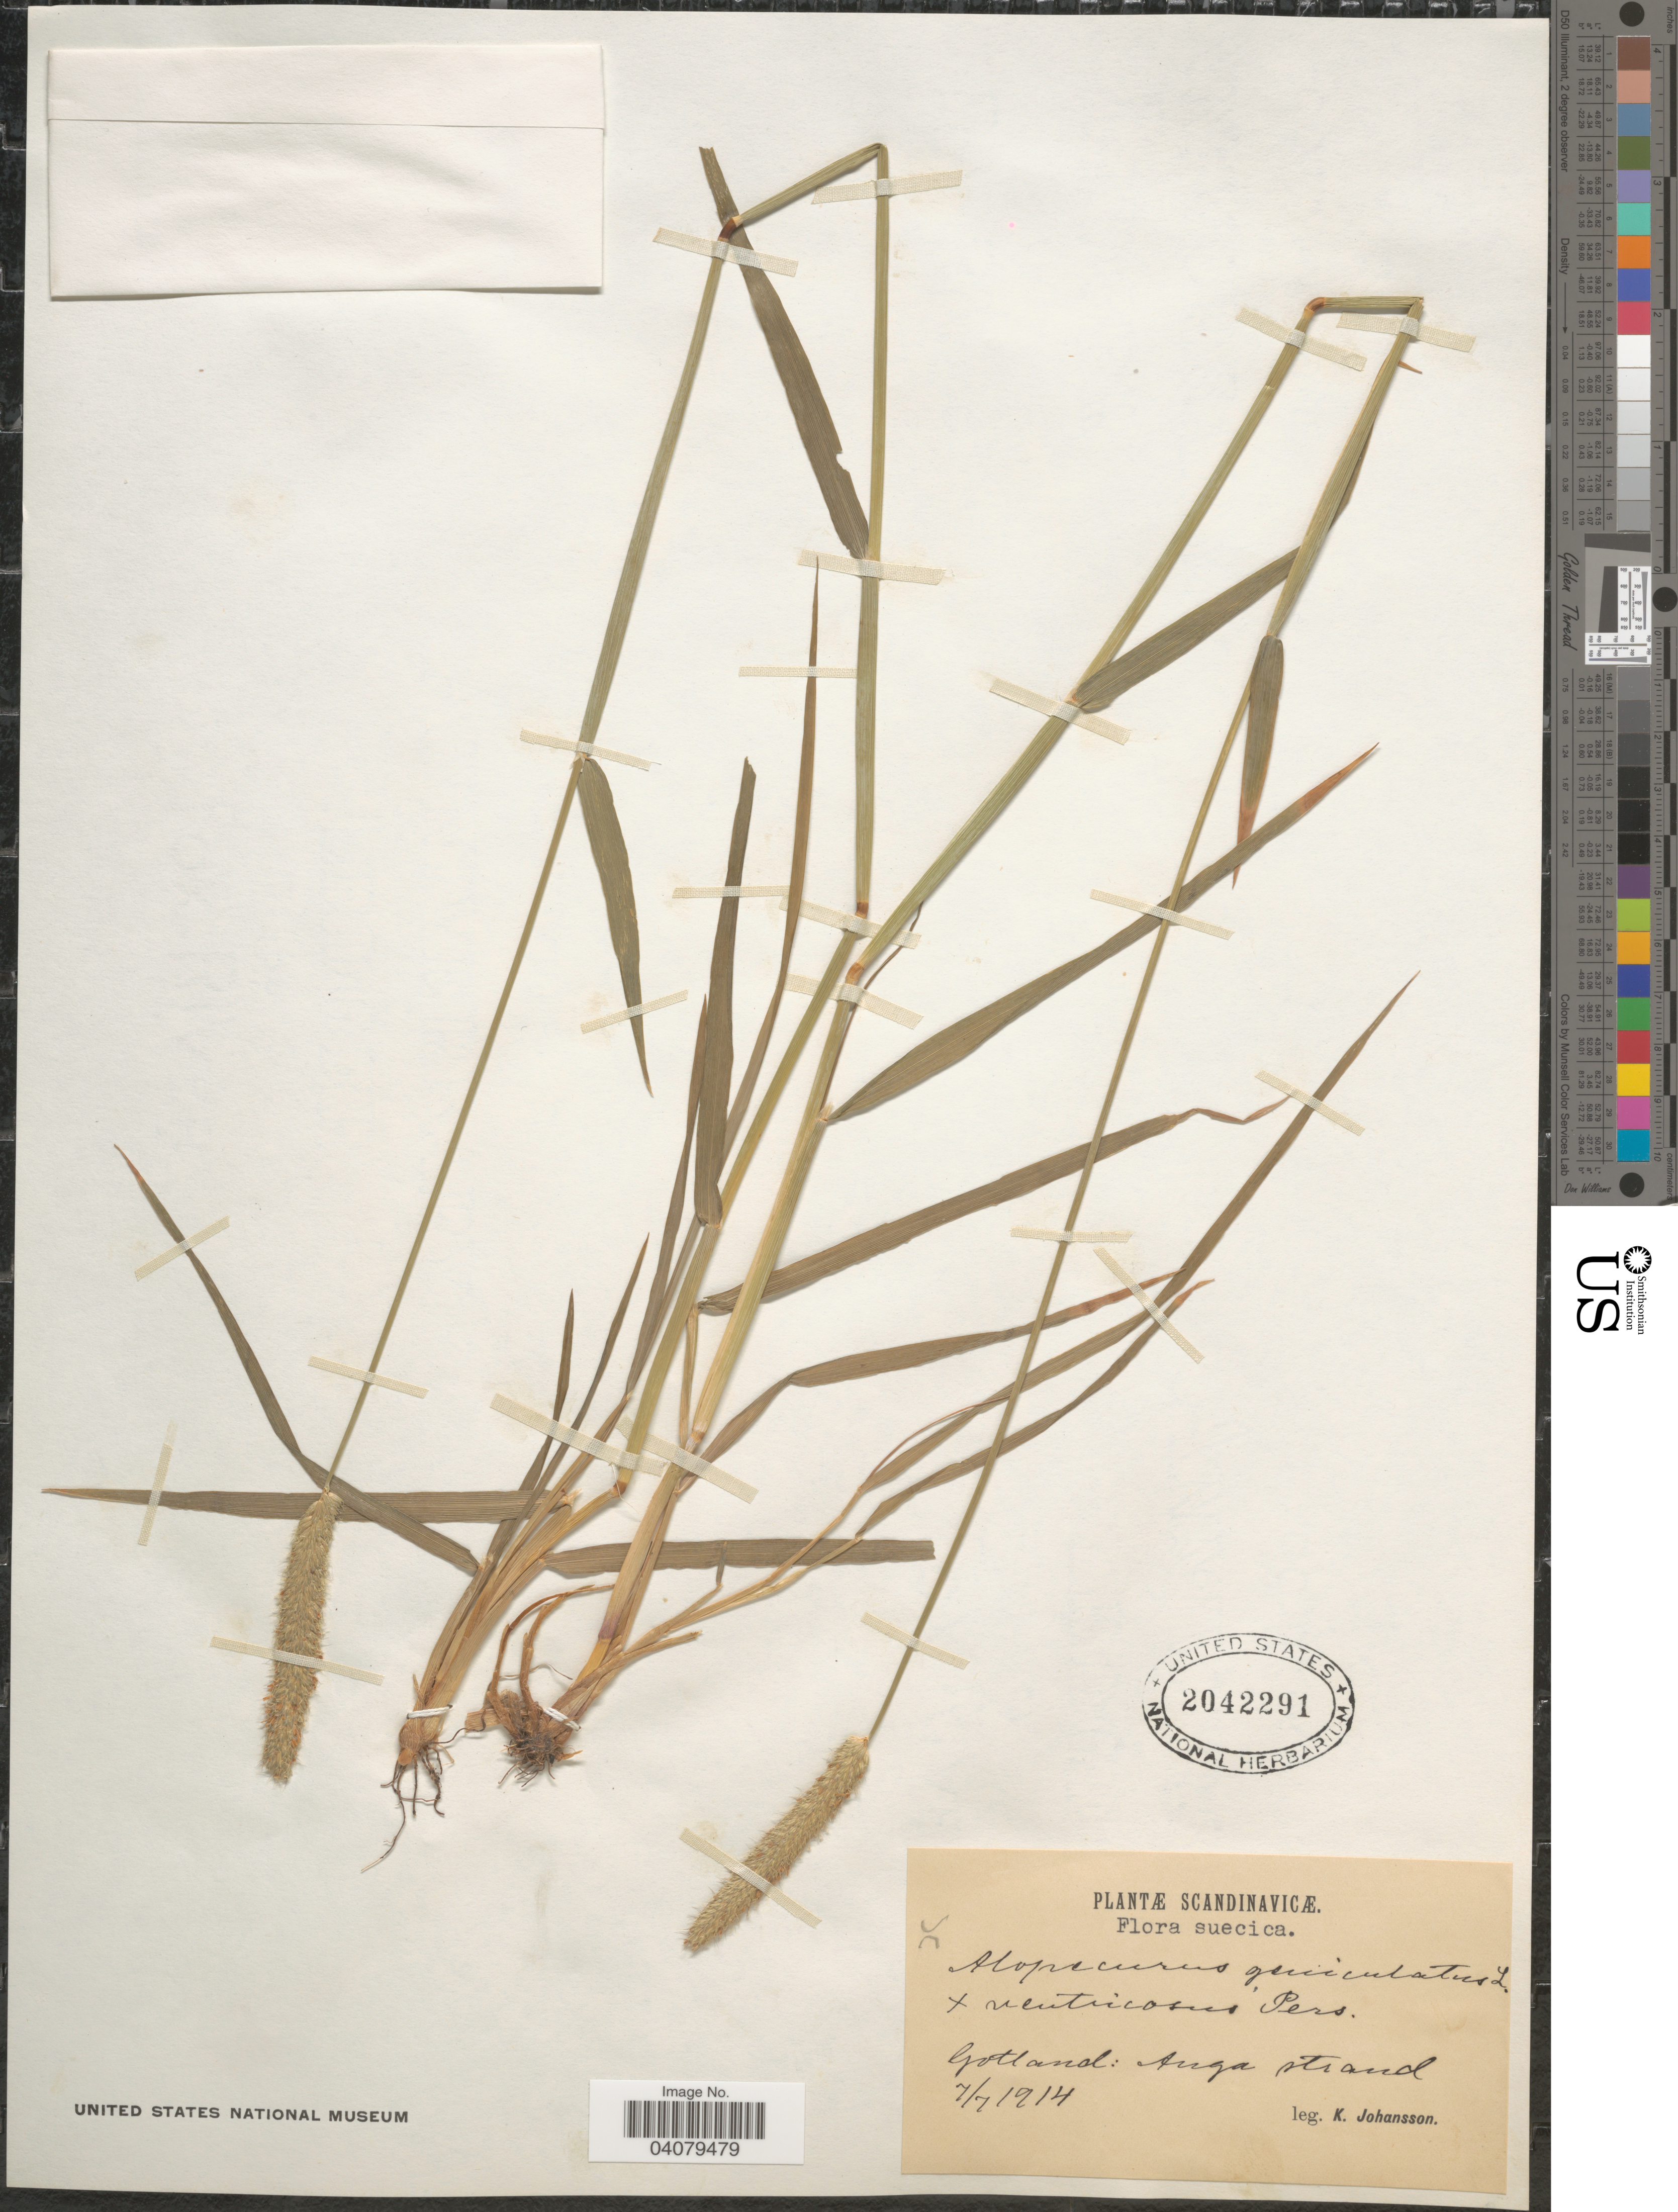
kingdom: Plantae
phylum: Tracheophyta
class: Liliopsida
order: Poales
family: Poaceae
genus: Alopecurus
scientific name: Alopecurus geniculatus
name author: L.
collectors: K. Johansson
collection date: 1914-07-07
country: Sweden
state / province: Gotland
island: Gotland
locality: Scandinavicæ. Suecica. Gotland: Anga strand.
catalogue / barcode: US 2042291